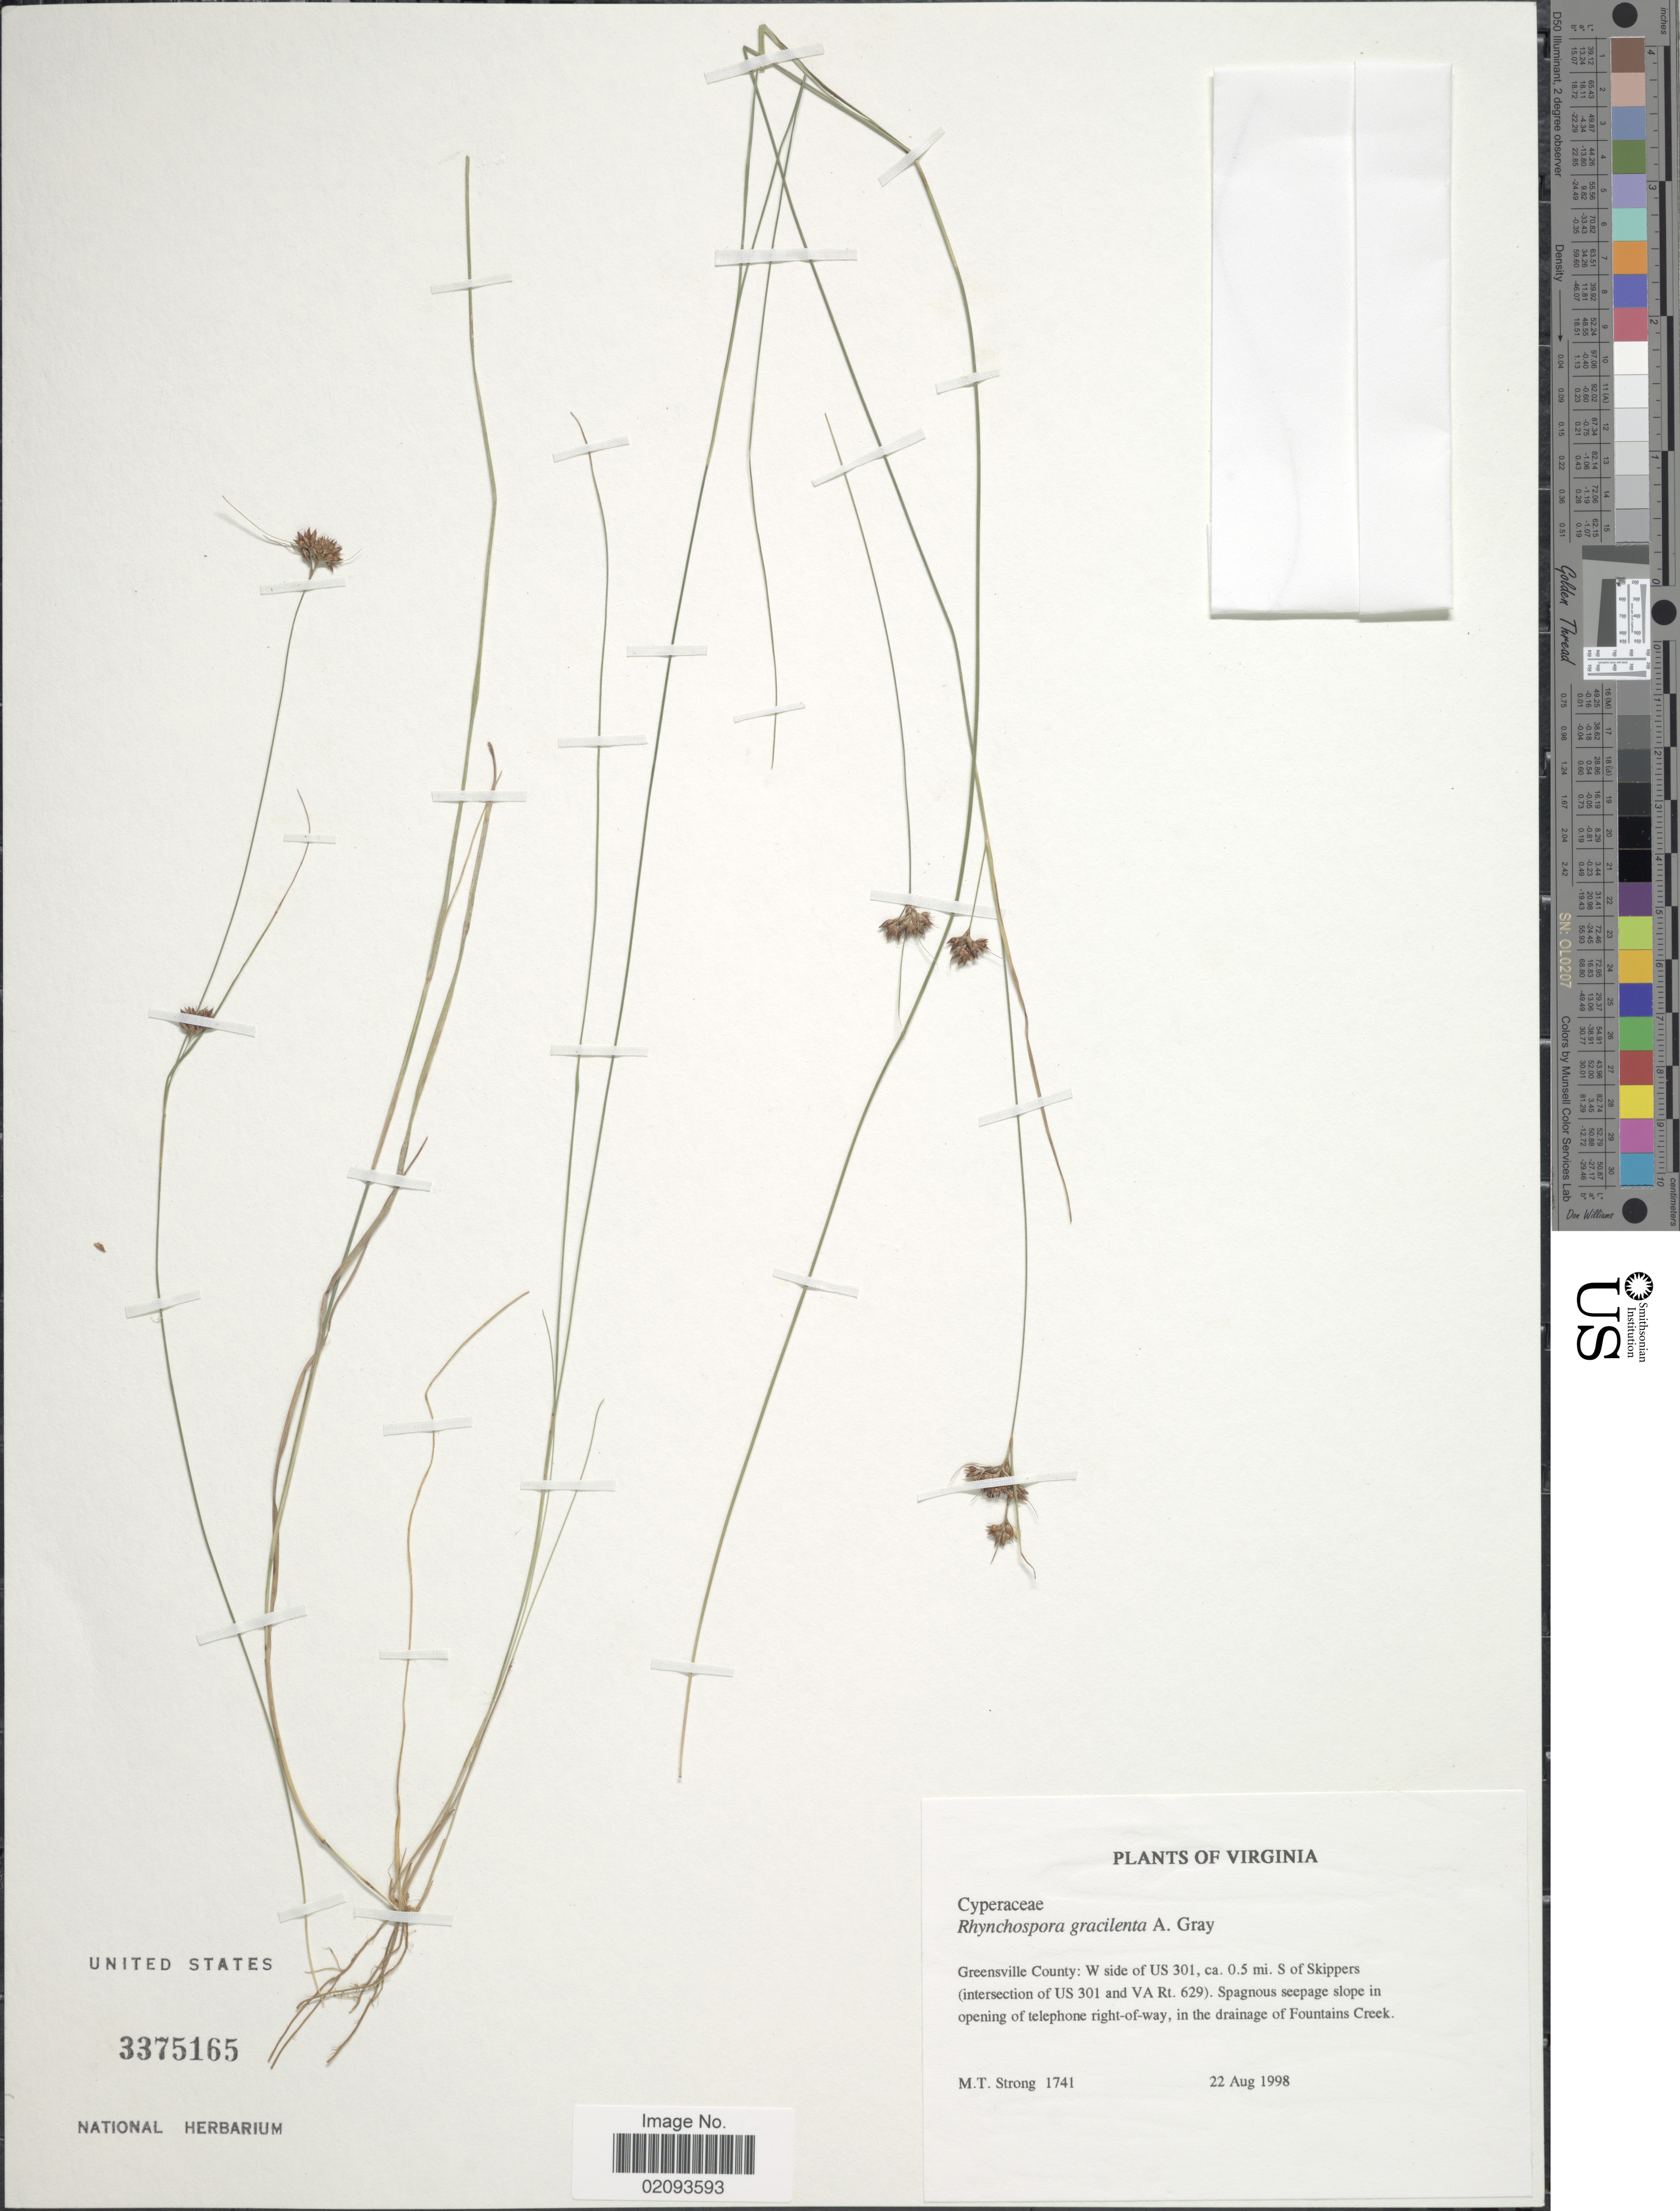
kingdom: Plantae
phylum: Tracheophyta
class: Liliopsida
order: Poales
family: Cyperaceae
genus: Rhynchospora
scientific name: Rhynchospora gracilenta A. Gray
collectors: M. T. Strong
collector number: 1741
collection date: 1998-08-22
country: United States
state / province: Virginia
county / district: Greensville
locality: Greensville County: W side of US 301, ca. 0.5 mi. S of Skippers (intersection of US 301 and VA Rt. 629)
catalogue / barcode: US 3375165